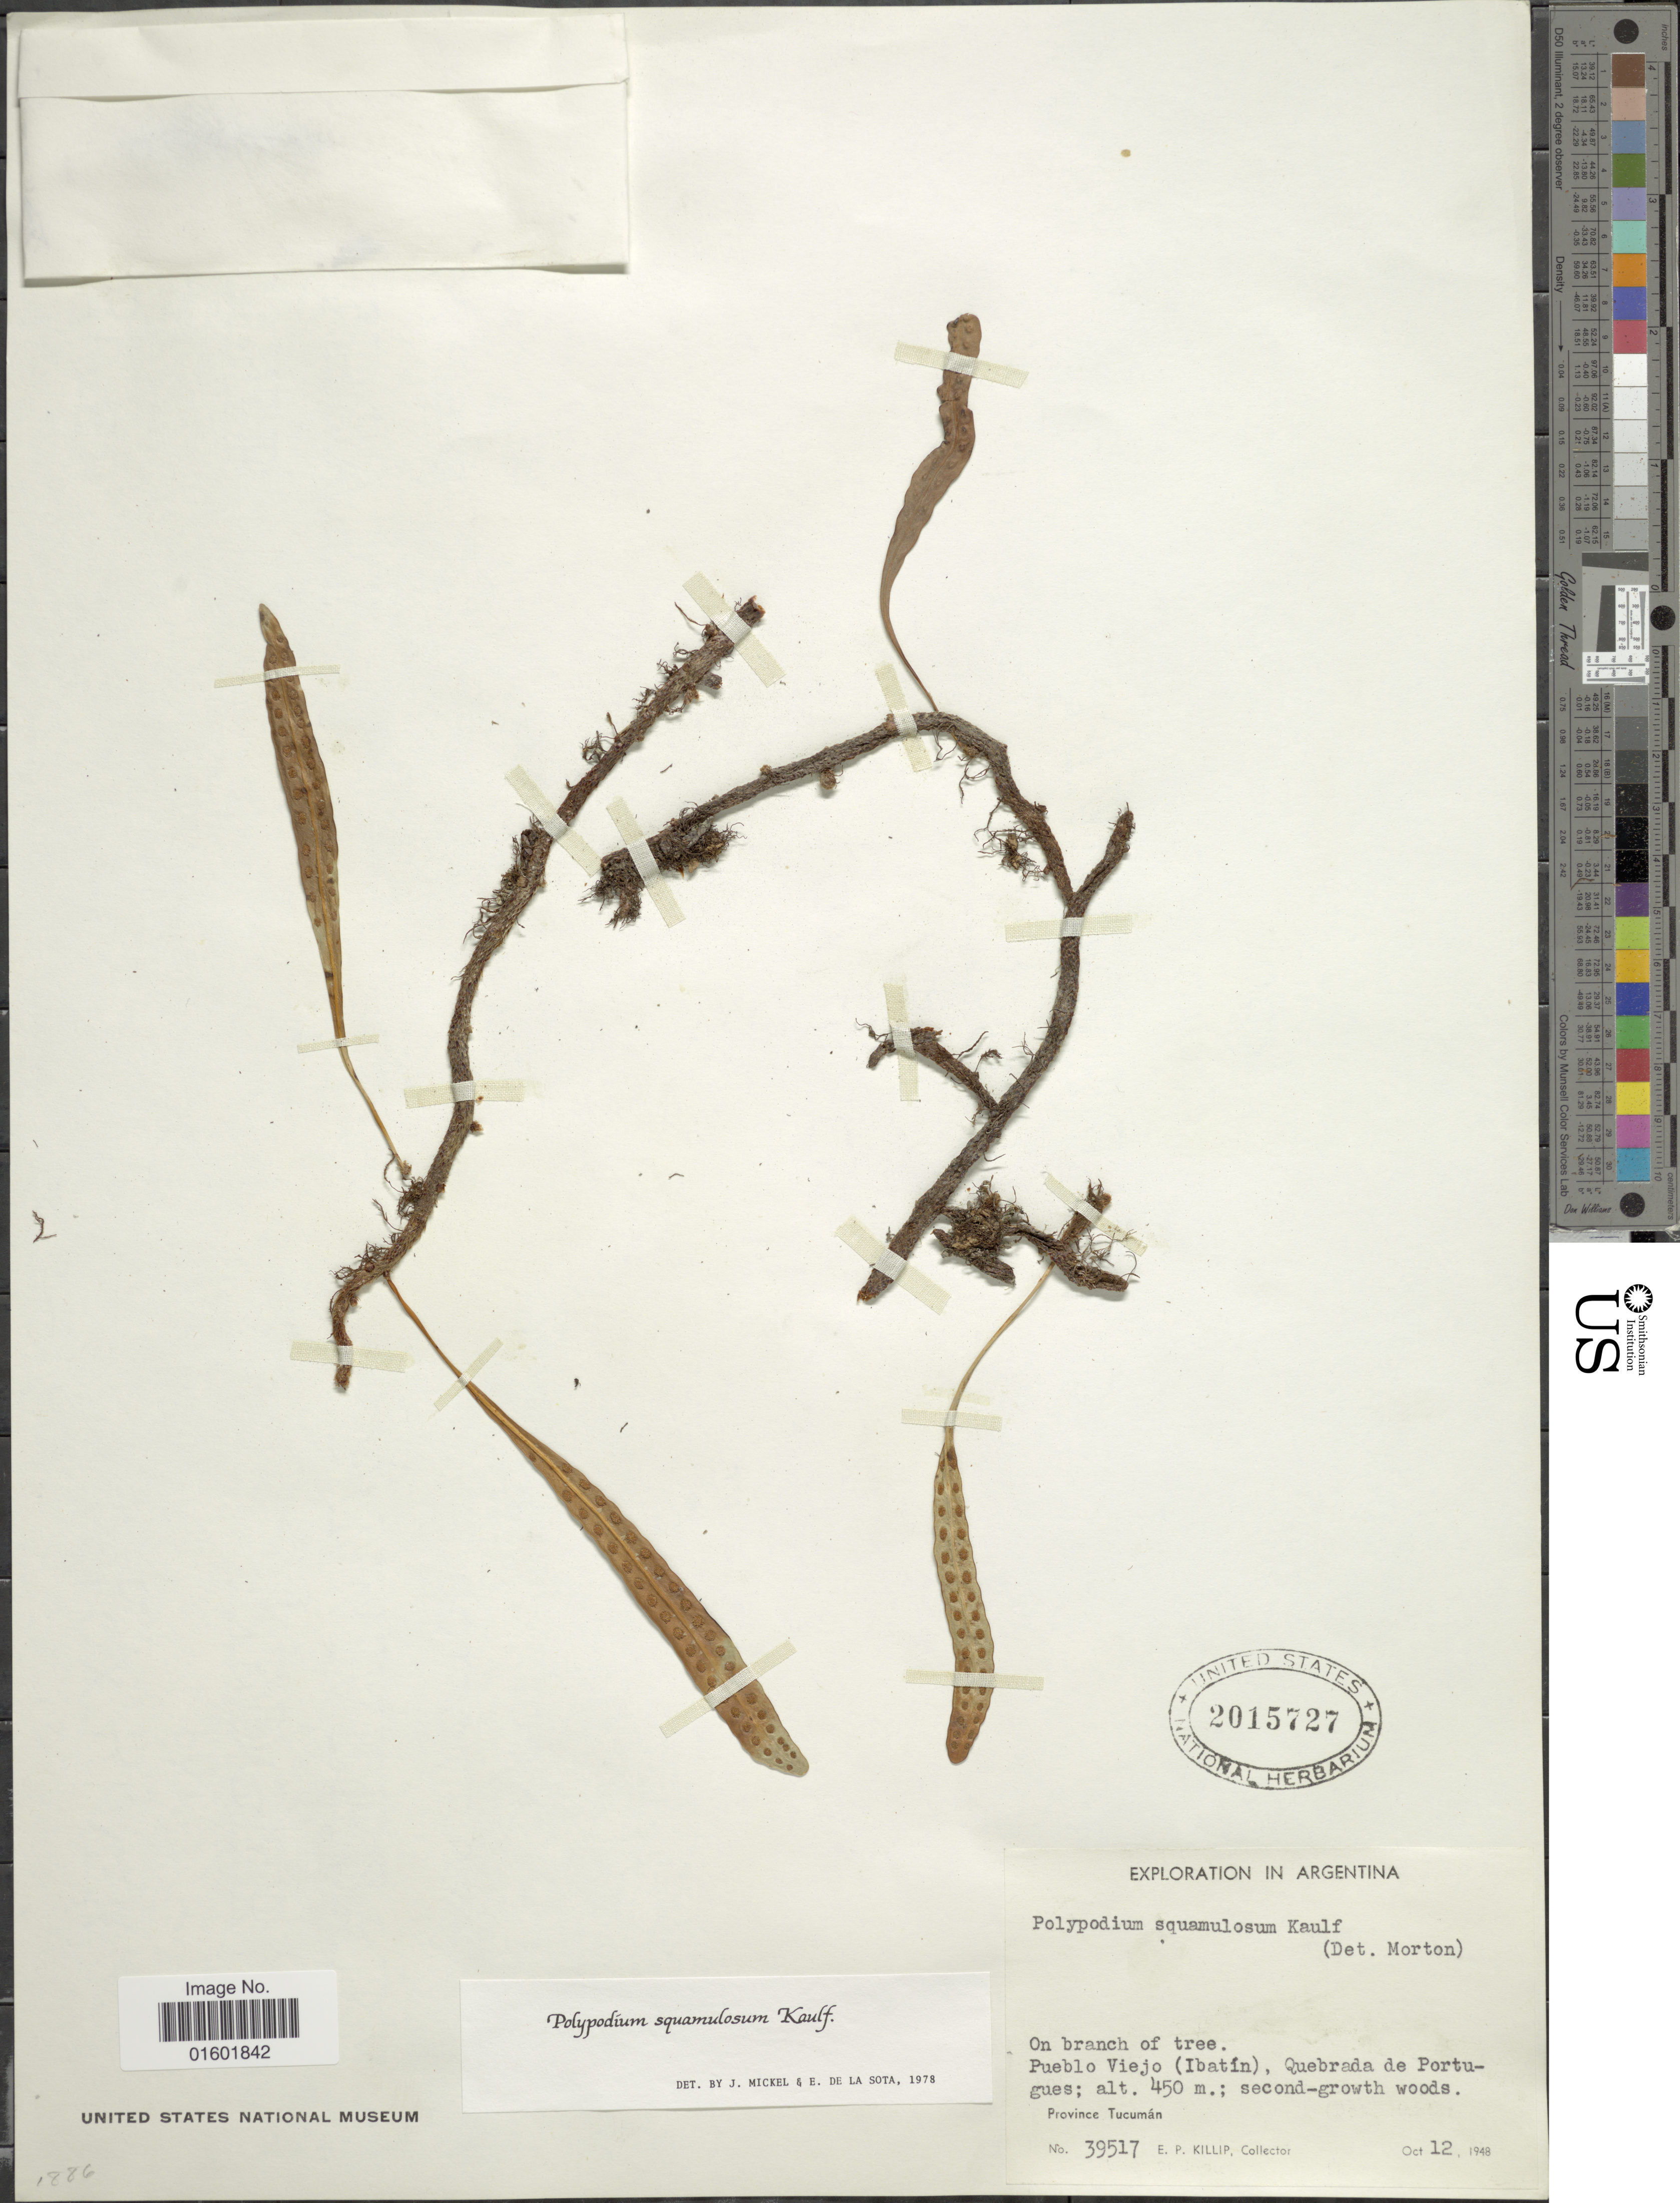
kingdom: Plantae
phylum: Tracheophyta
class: Polypodiopsida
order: Polypodiales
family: Polypodiaceae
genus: Microgramma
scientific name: Microgramma squamulosa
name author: (Kaulf.) Sota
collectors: E. P. Killip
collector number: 39517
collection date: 1948-10-12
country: Argentina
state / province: Tucuman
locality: Pueblo Viejo (Ibatin), Quebrada de Portugues; second growth woods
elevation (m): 450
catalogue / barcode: US 2015727